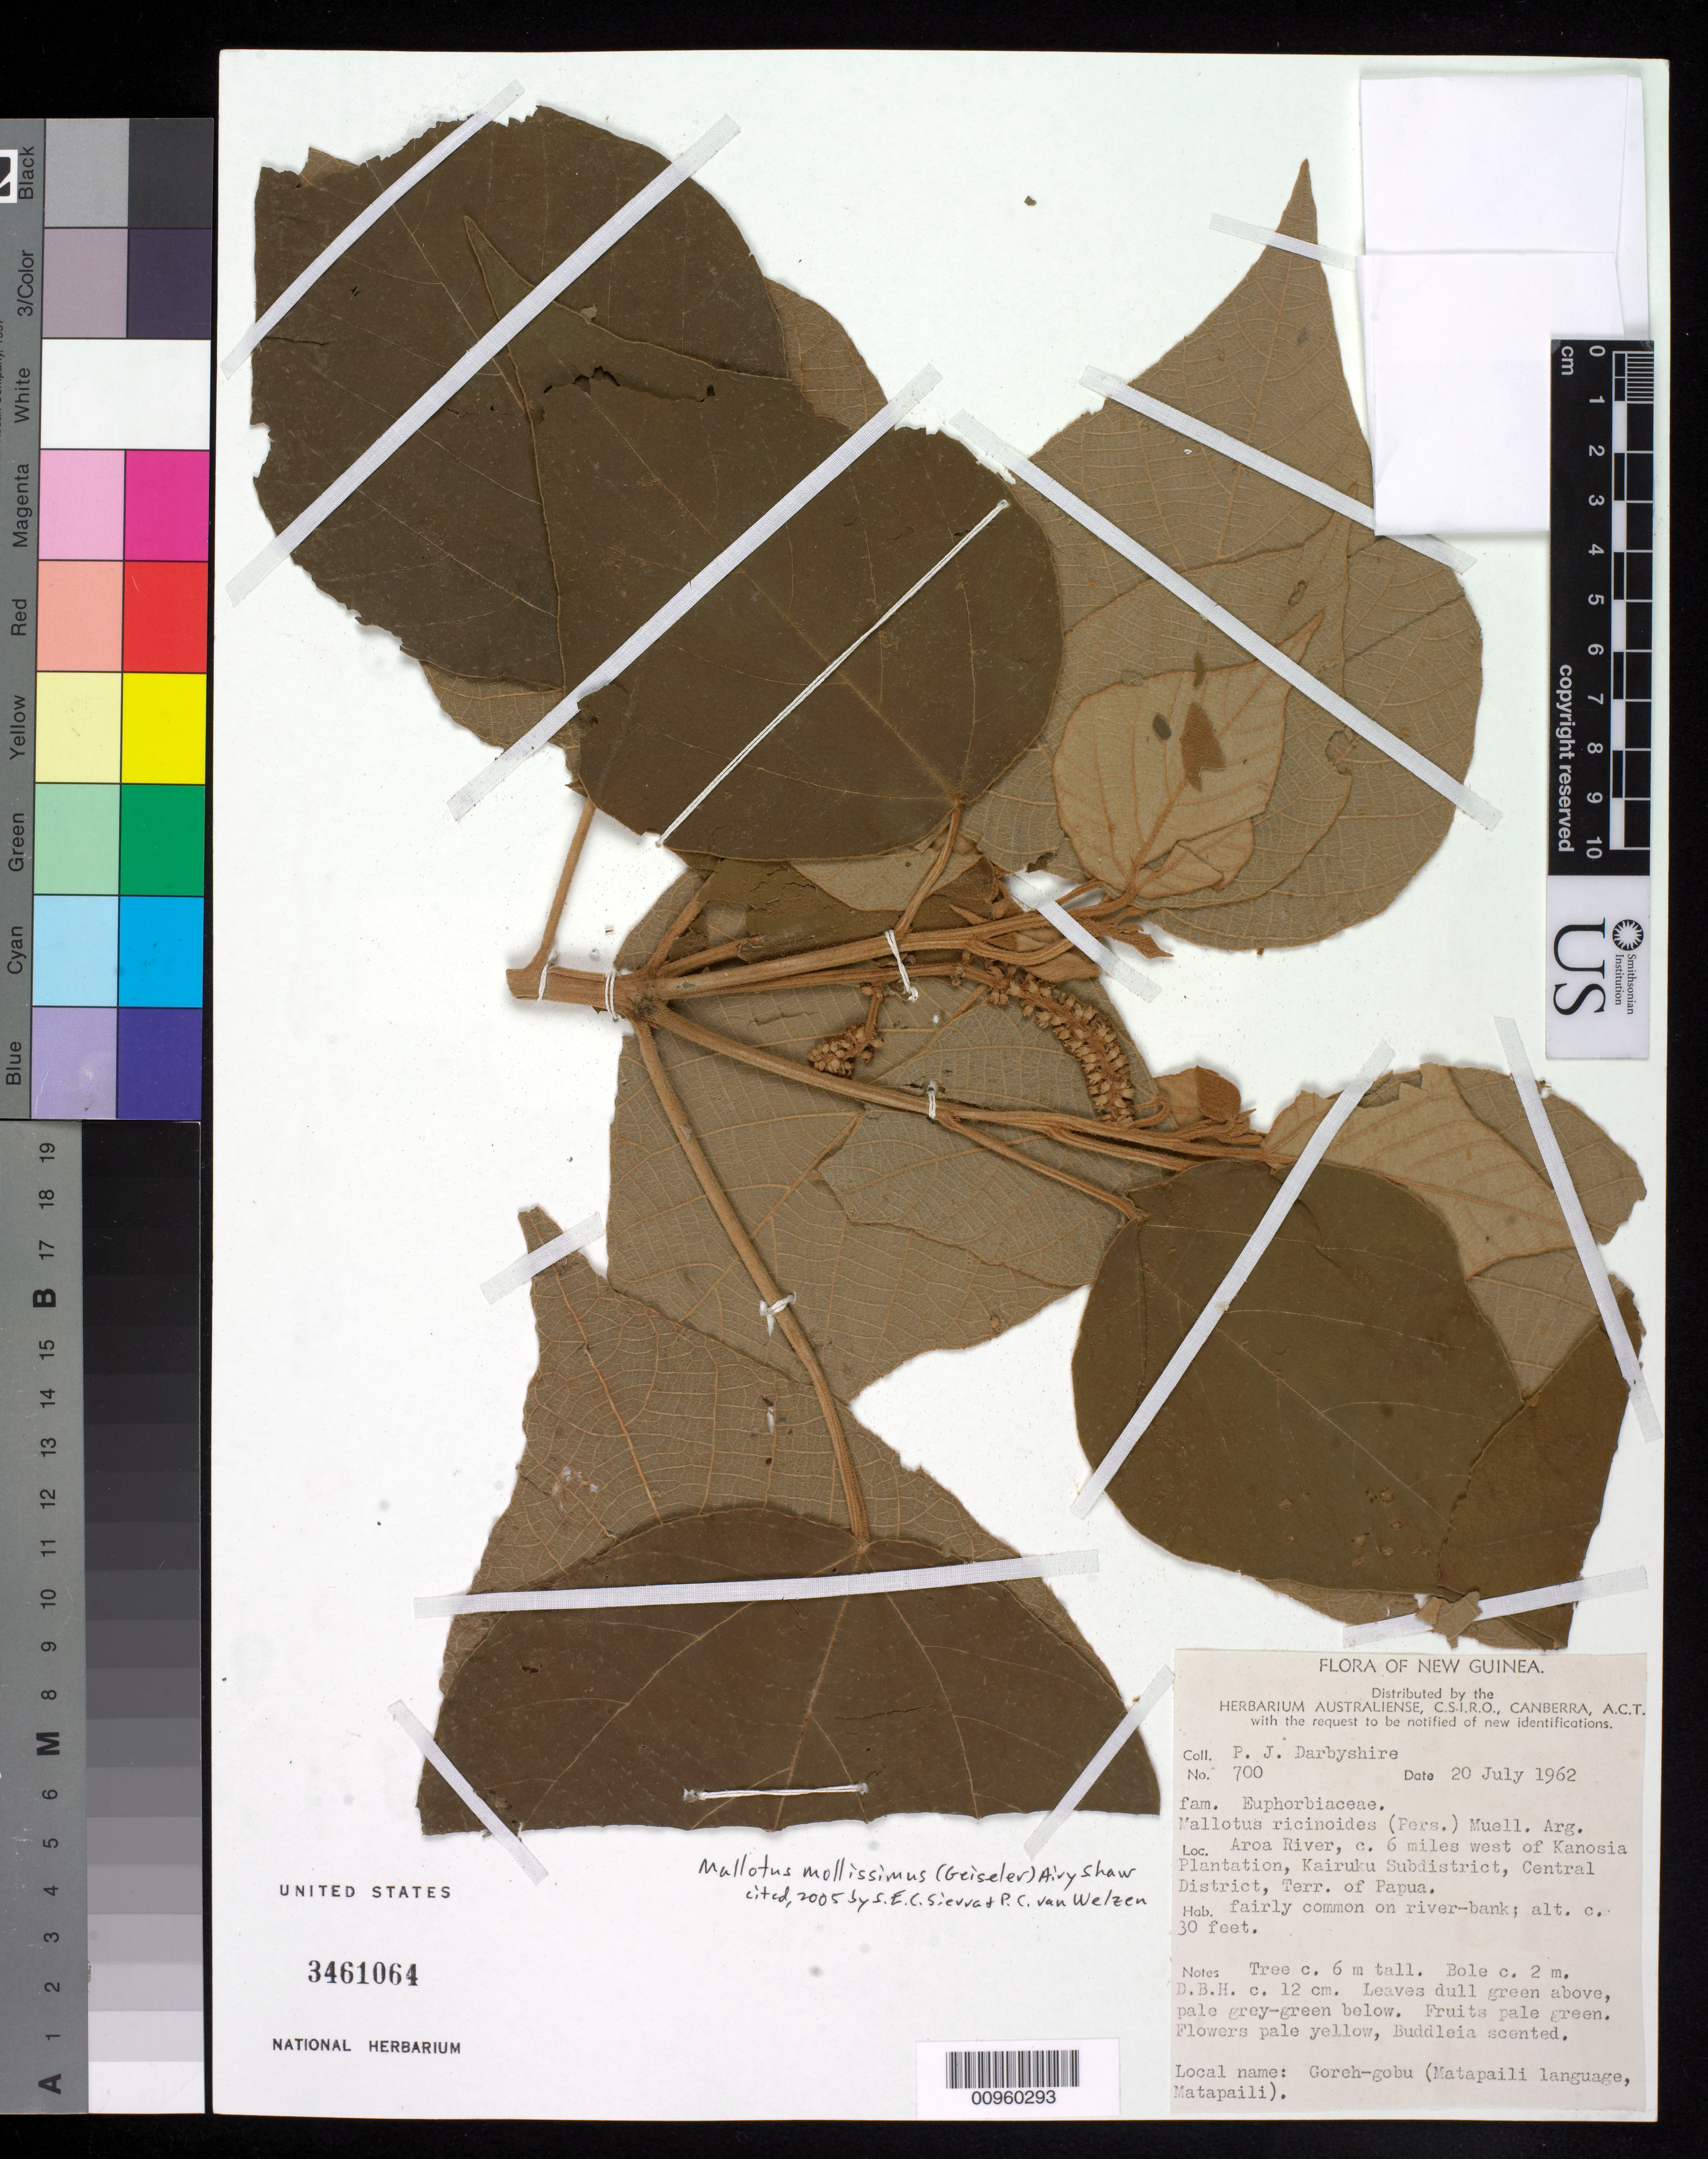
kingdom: Plantae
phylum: Tracheophyta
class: Magnoliopsida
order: Malpighiales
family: Euphorbiaceae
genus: Mallotus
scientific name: Mallotus mollissimus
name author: (Geiseler) Airy Shaw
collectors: P. Darbyshire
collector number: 700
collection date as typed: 20 Jul 1962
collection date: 1962-07-20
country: Papua New Guinea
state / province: Central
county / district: Kairuku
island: New Guinea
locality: Aroa River, 6 miles west of Kanosia Plantation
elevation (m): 9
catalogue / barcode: US 3461064